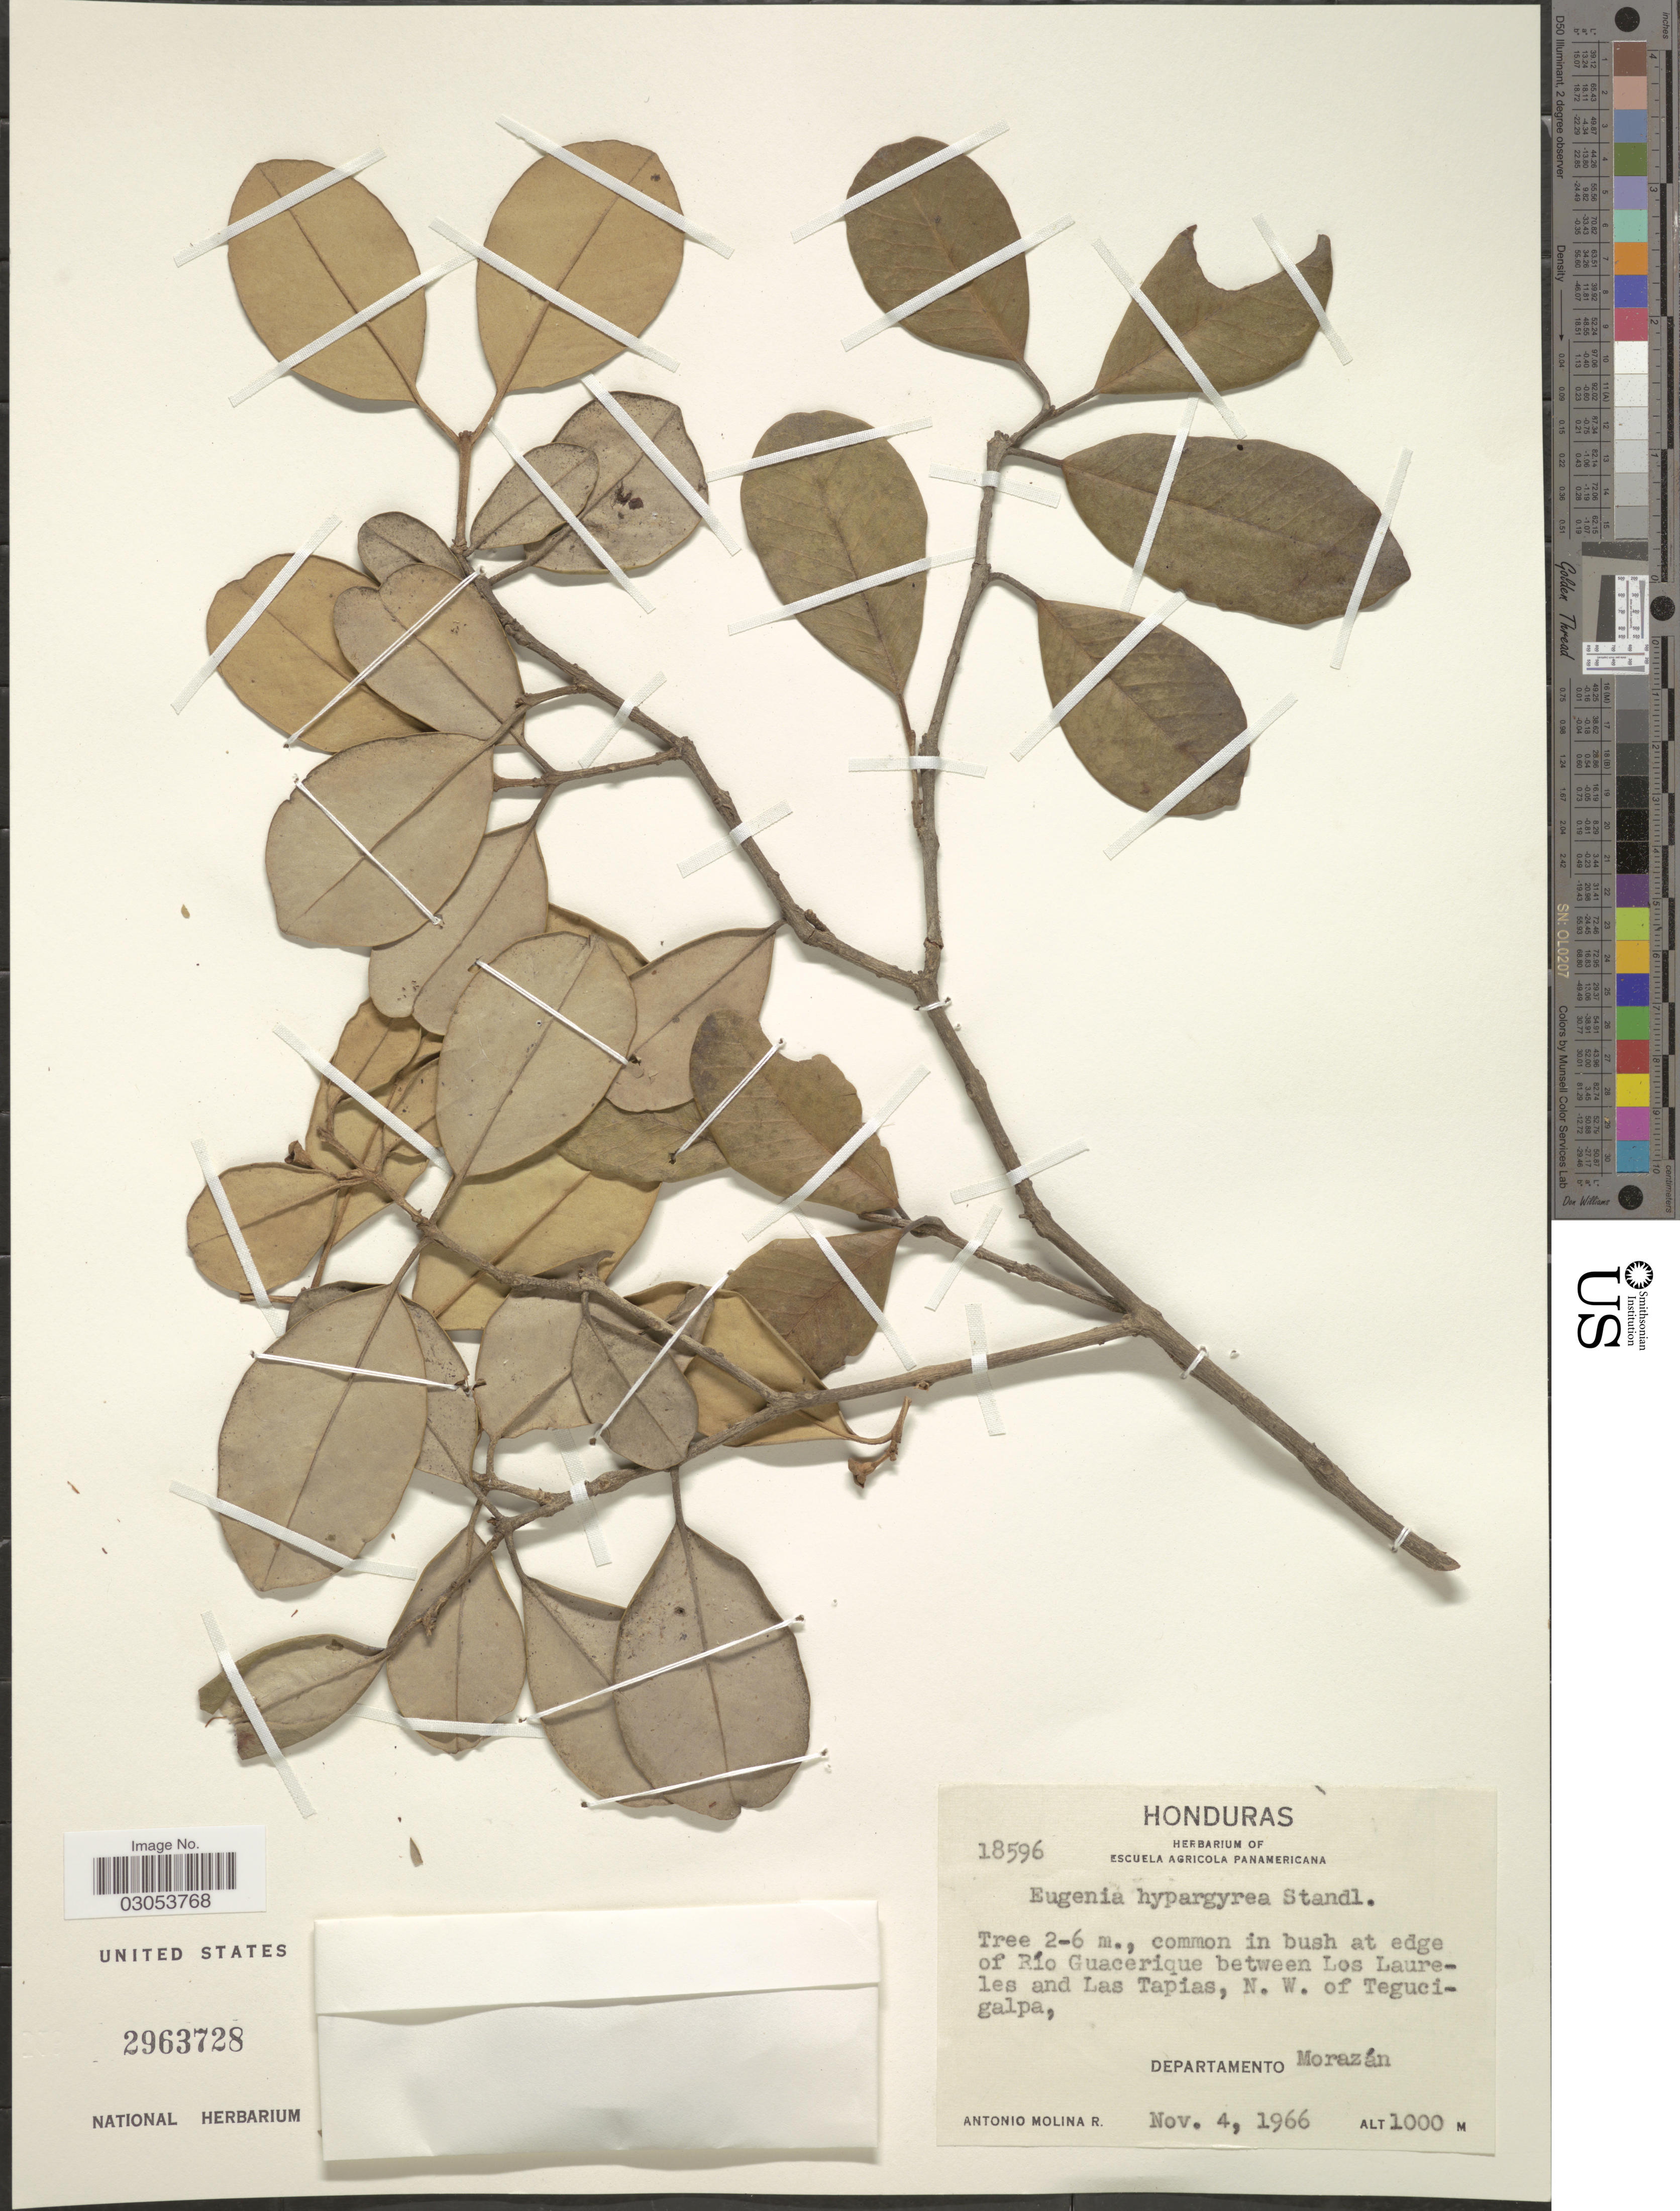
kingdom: Plantae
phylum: Tracheophyta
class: Magnoliopsida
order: Myrtales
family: Myrtaceae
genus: Eugenia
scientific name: Eugenia hypargyrea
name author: Standl.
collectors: A. Molina R.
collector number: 18596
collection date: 1966-11-04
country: Honduras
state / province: Fco. Morazán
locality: Common in bush at edge of Río Guacerique between Los Laureles and Las Tapias, N.W. of Tegucigalpa, Departamento Morazán.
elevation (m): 1000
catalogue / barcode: US 2963728